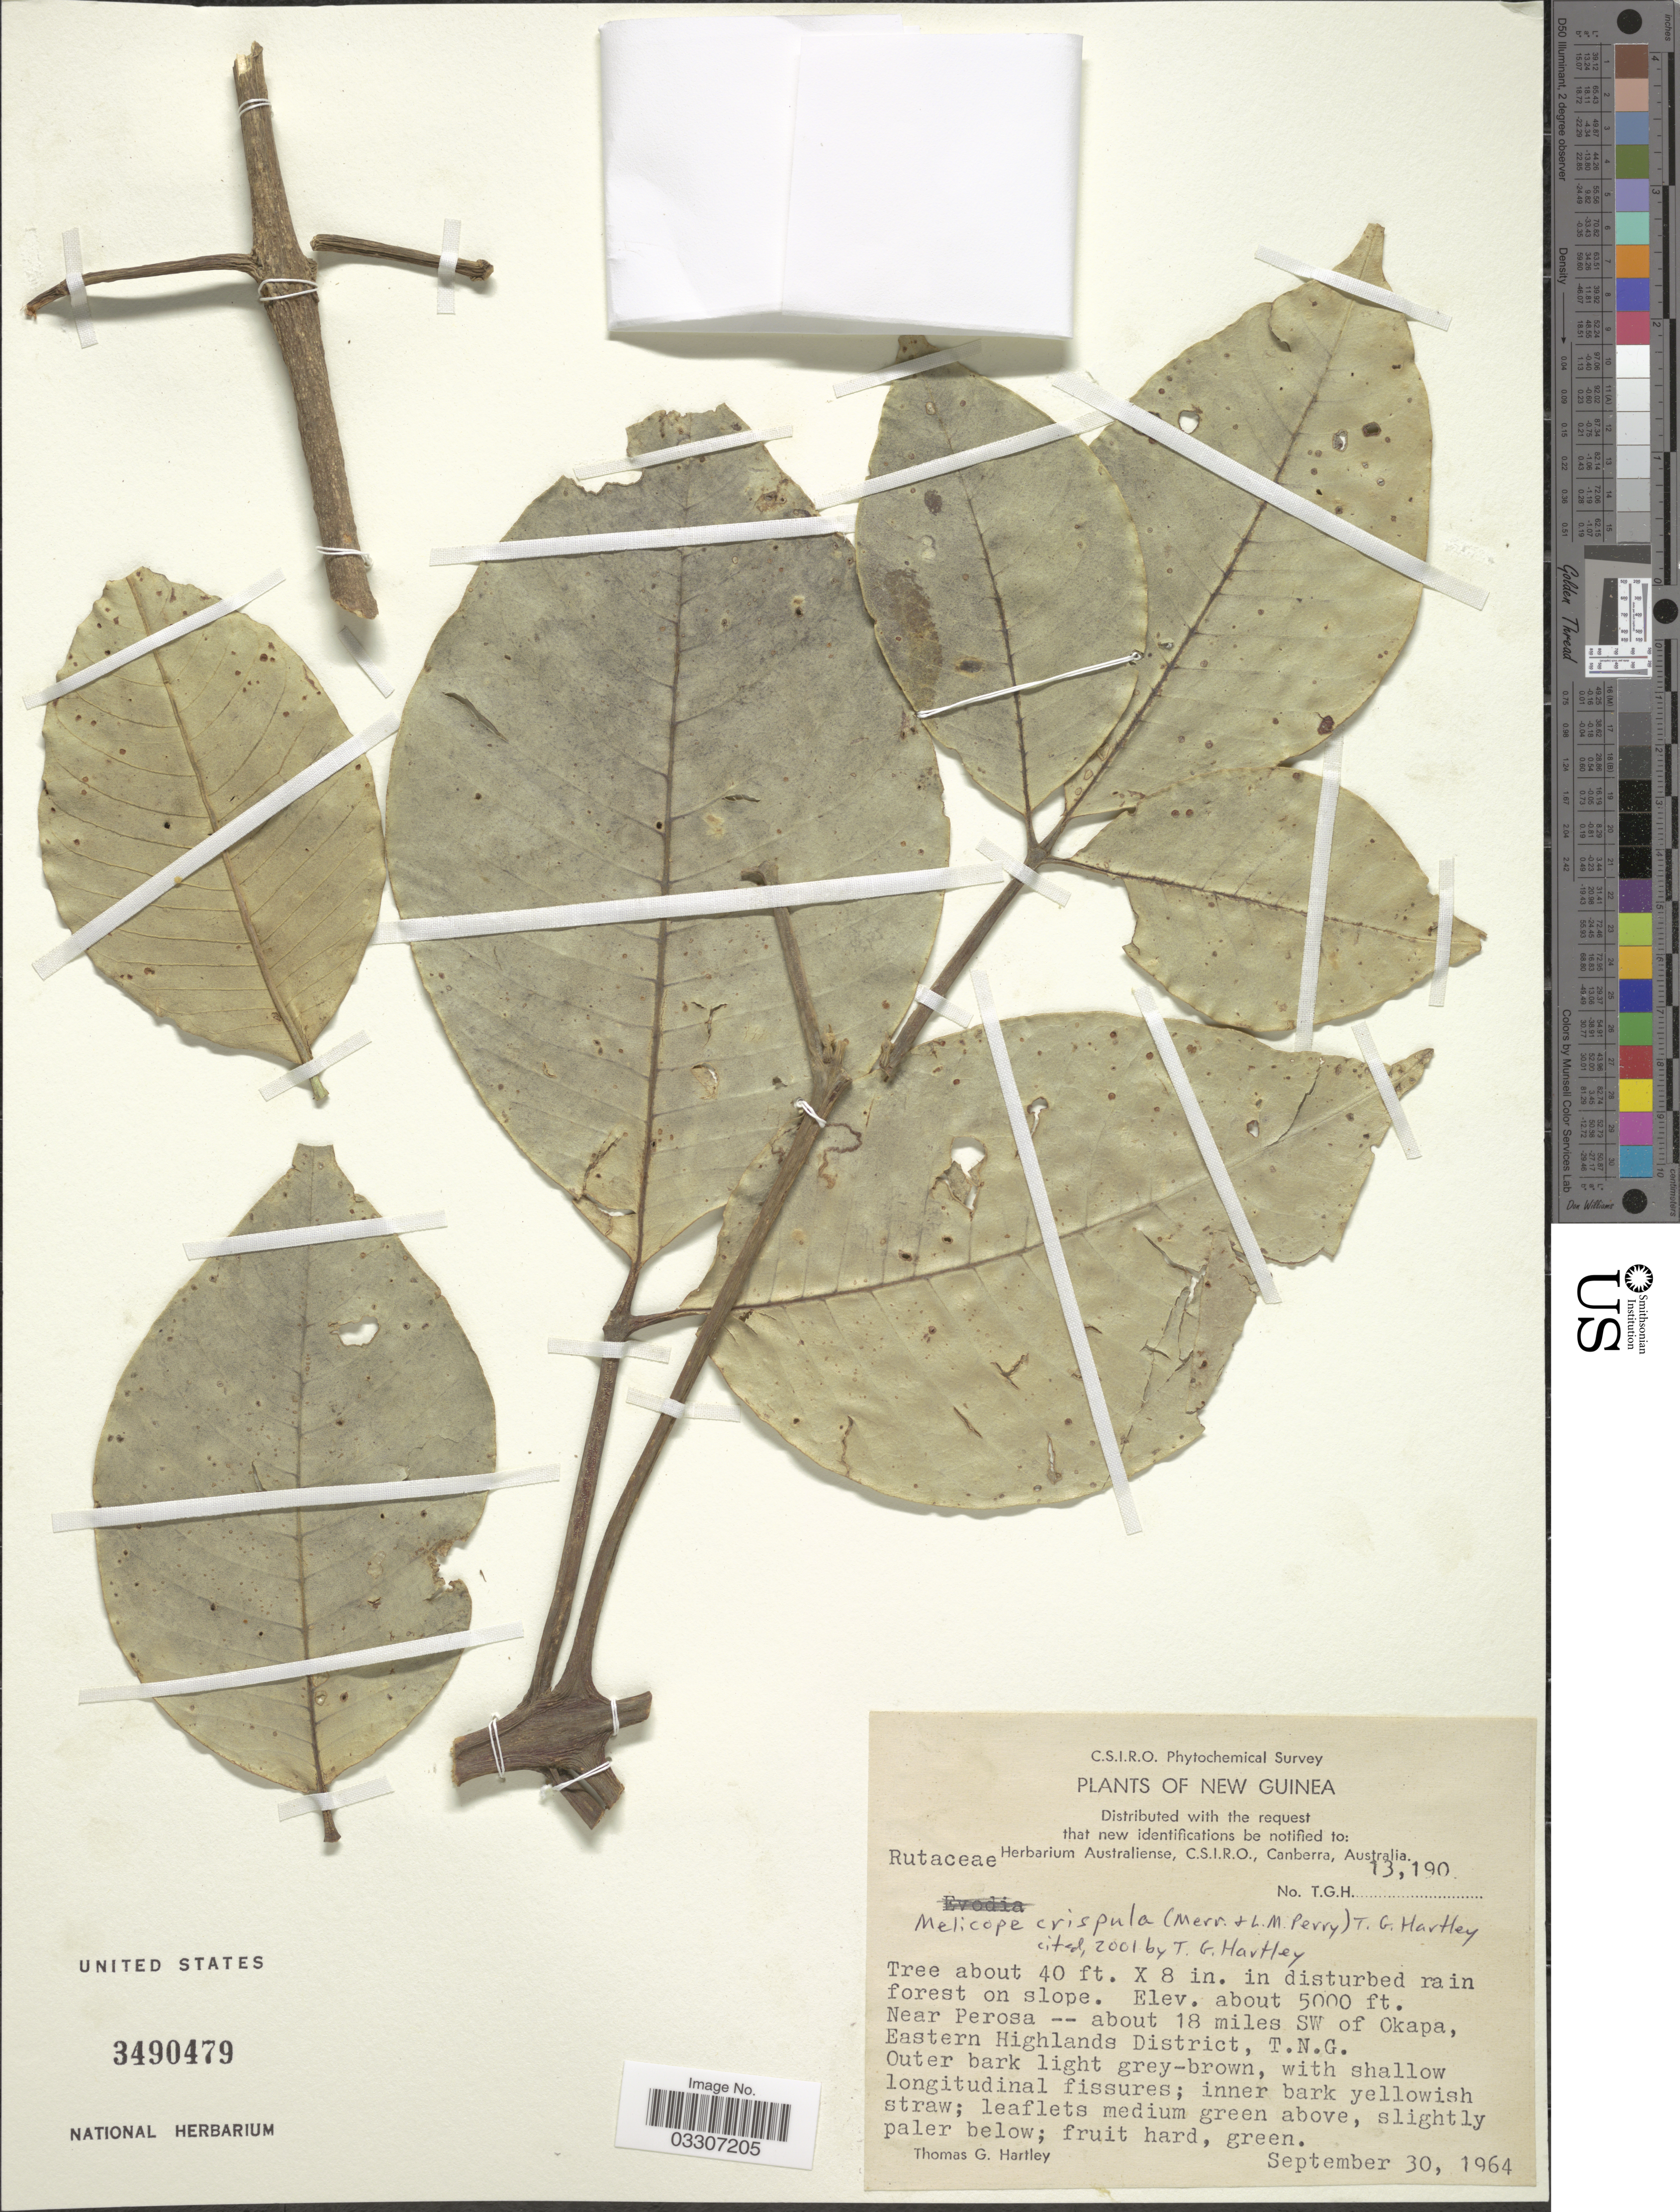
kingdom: Plantae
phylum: Tracheophyta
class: Magnoliopsida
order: Sapindales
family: Rutaceae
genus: Melicope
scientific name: Melicope crispula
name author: (Merr. & L.M. Perry) T.G. Hartley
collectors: T. G. Hartley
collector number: T.G.H. 13190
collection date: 1964-09-30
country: Papua New Guinea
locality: New Guinea. Near Perosa -- about 18 miles SW of Okapa, Eastern Highlands District, T.N.G.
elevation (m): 1524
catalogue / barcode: US 3490479